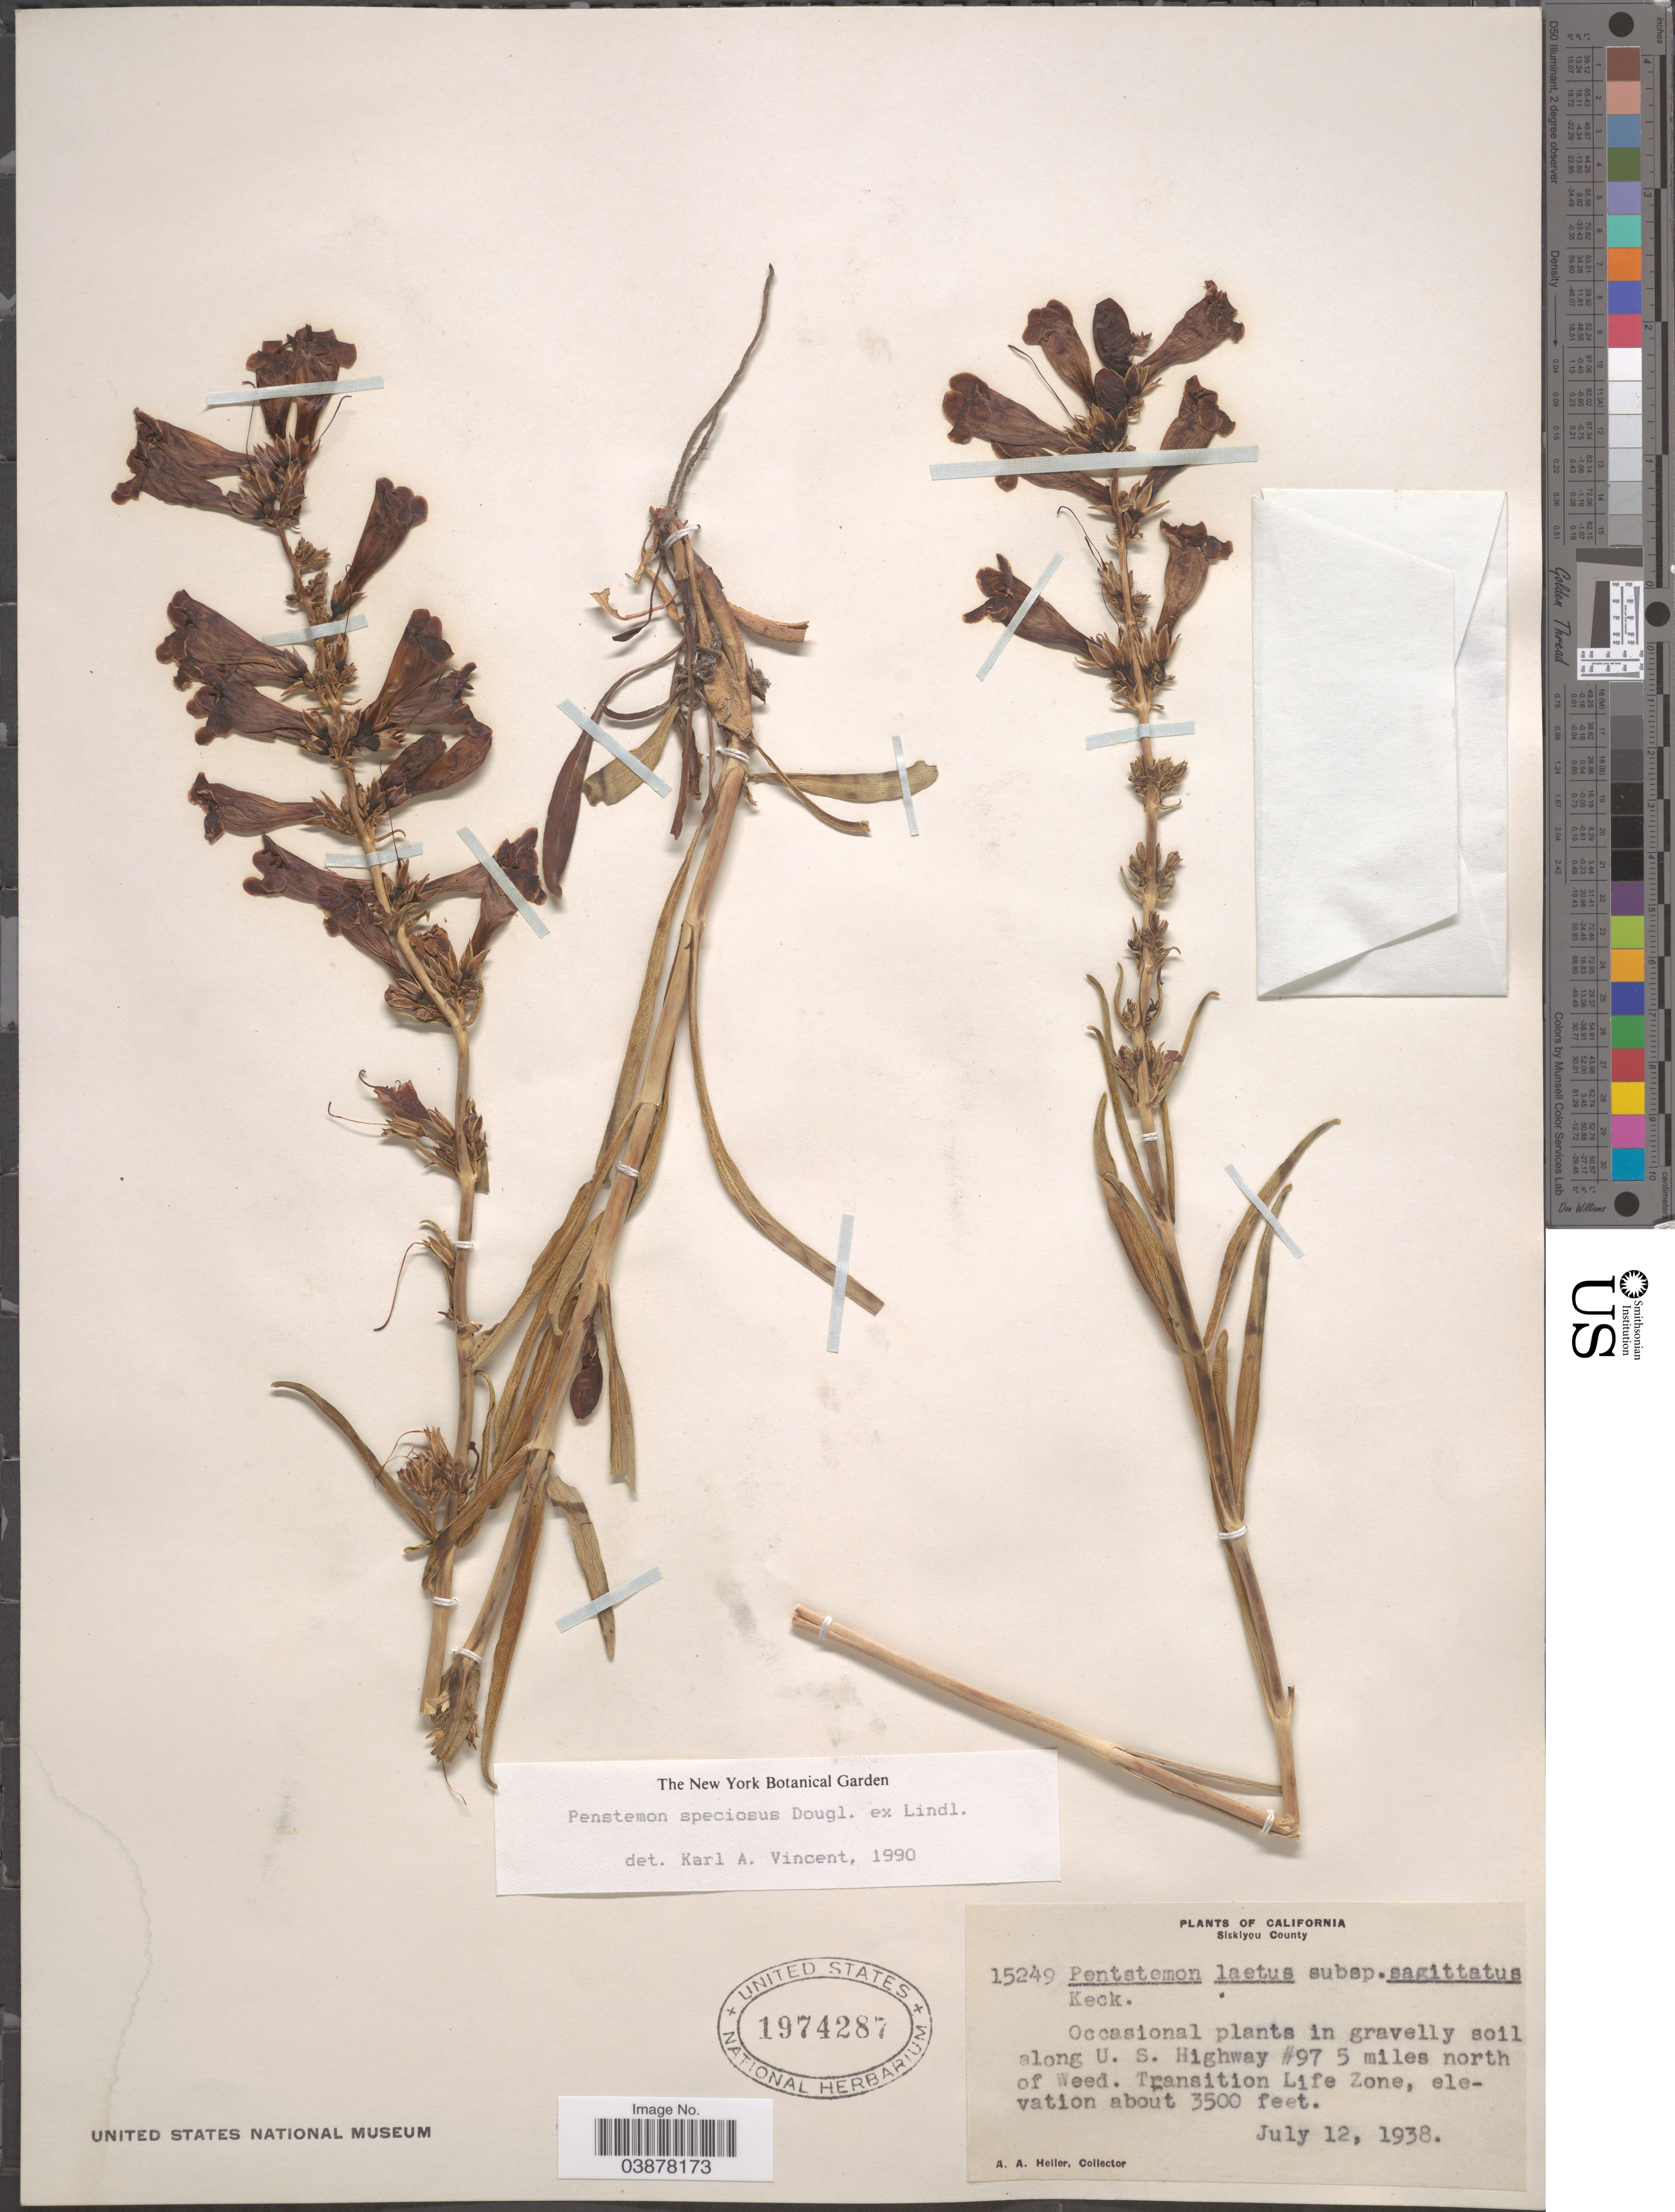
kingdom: Plantae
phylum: Tracheophyta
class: Magnoliopsida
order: Lamiales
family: Plantaginaceae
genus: Penstemon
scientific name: Penstemon speciosus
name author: Douglas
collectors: A. A. Heller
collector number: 15249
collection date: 1938-07-12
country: United States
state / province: California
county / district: Siskiyou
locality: Siskiyou County. Along U. S. Highway #97 5 miles north of Weed. Transition Life Zone.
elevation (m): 1067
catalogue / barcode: US 1974287